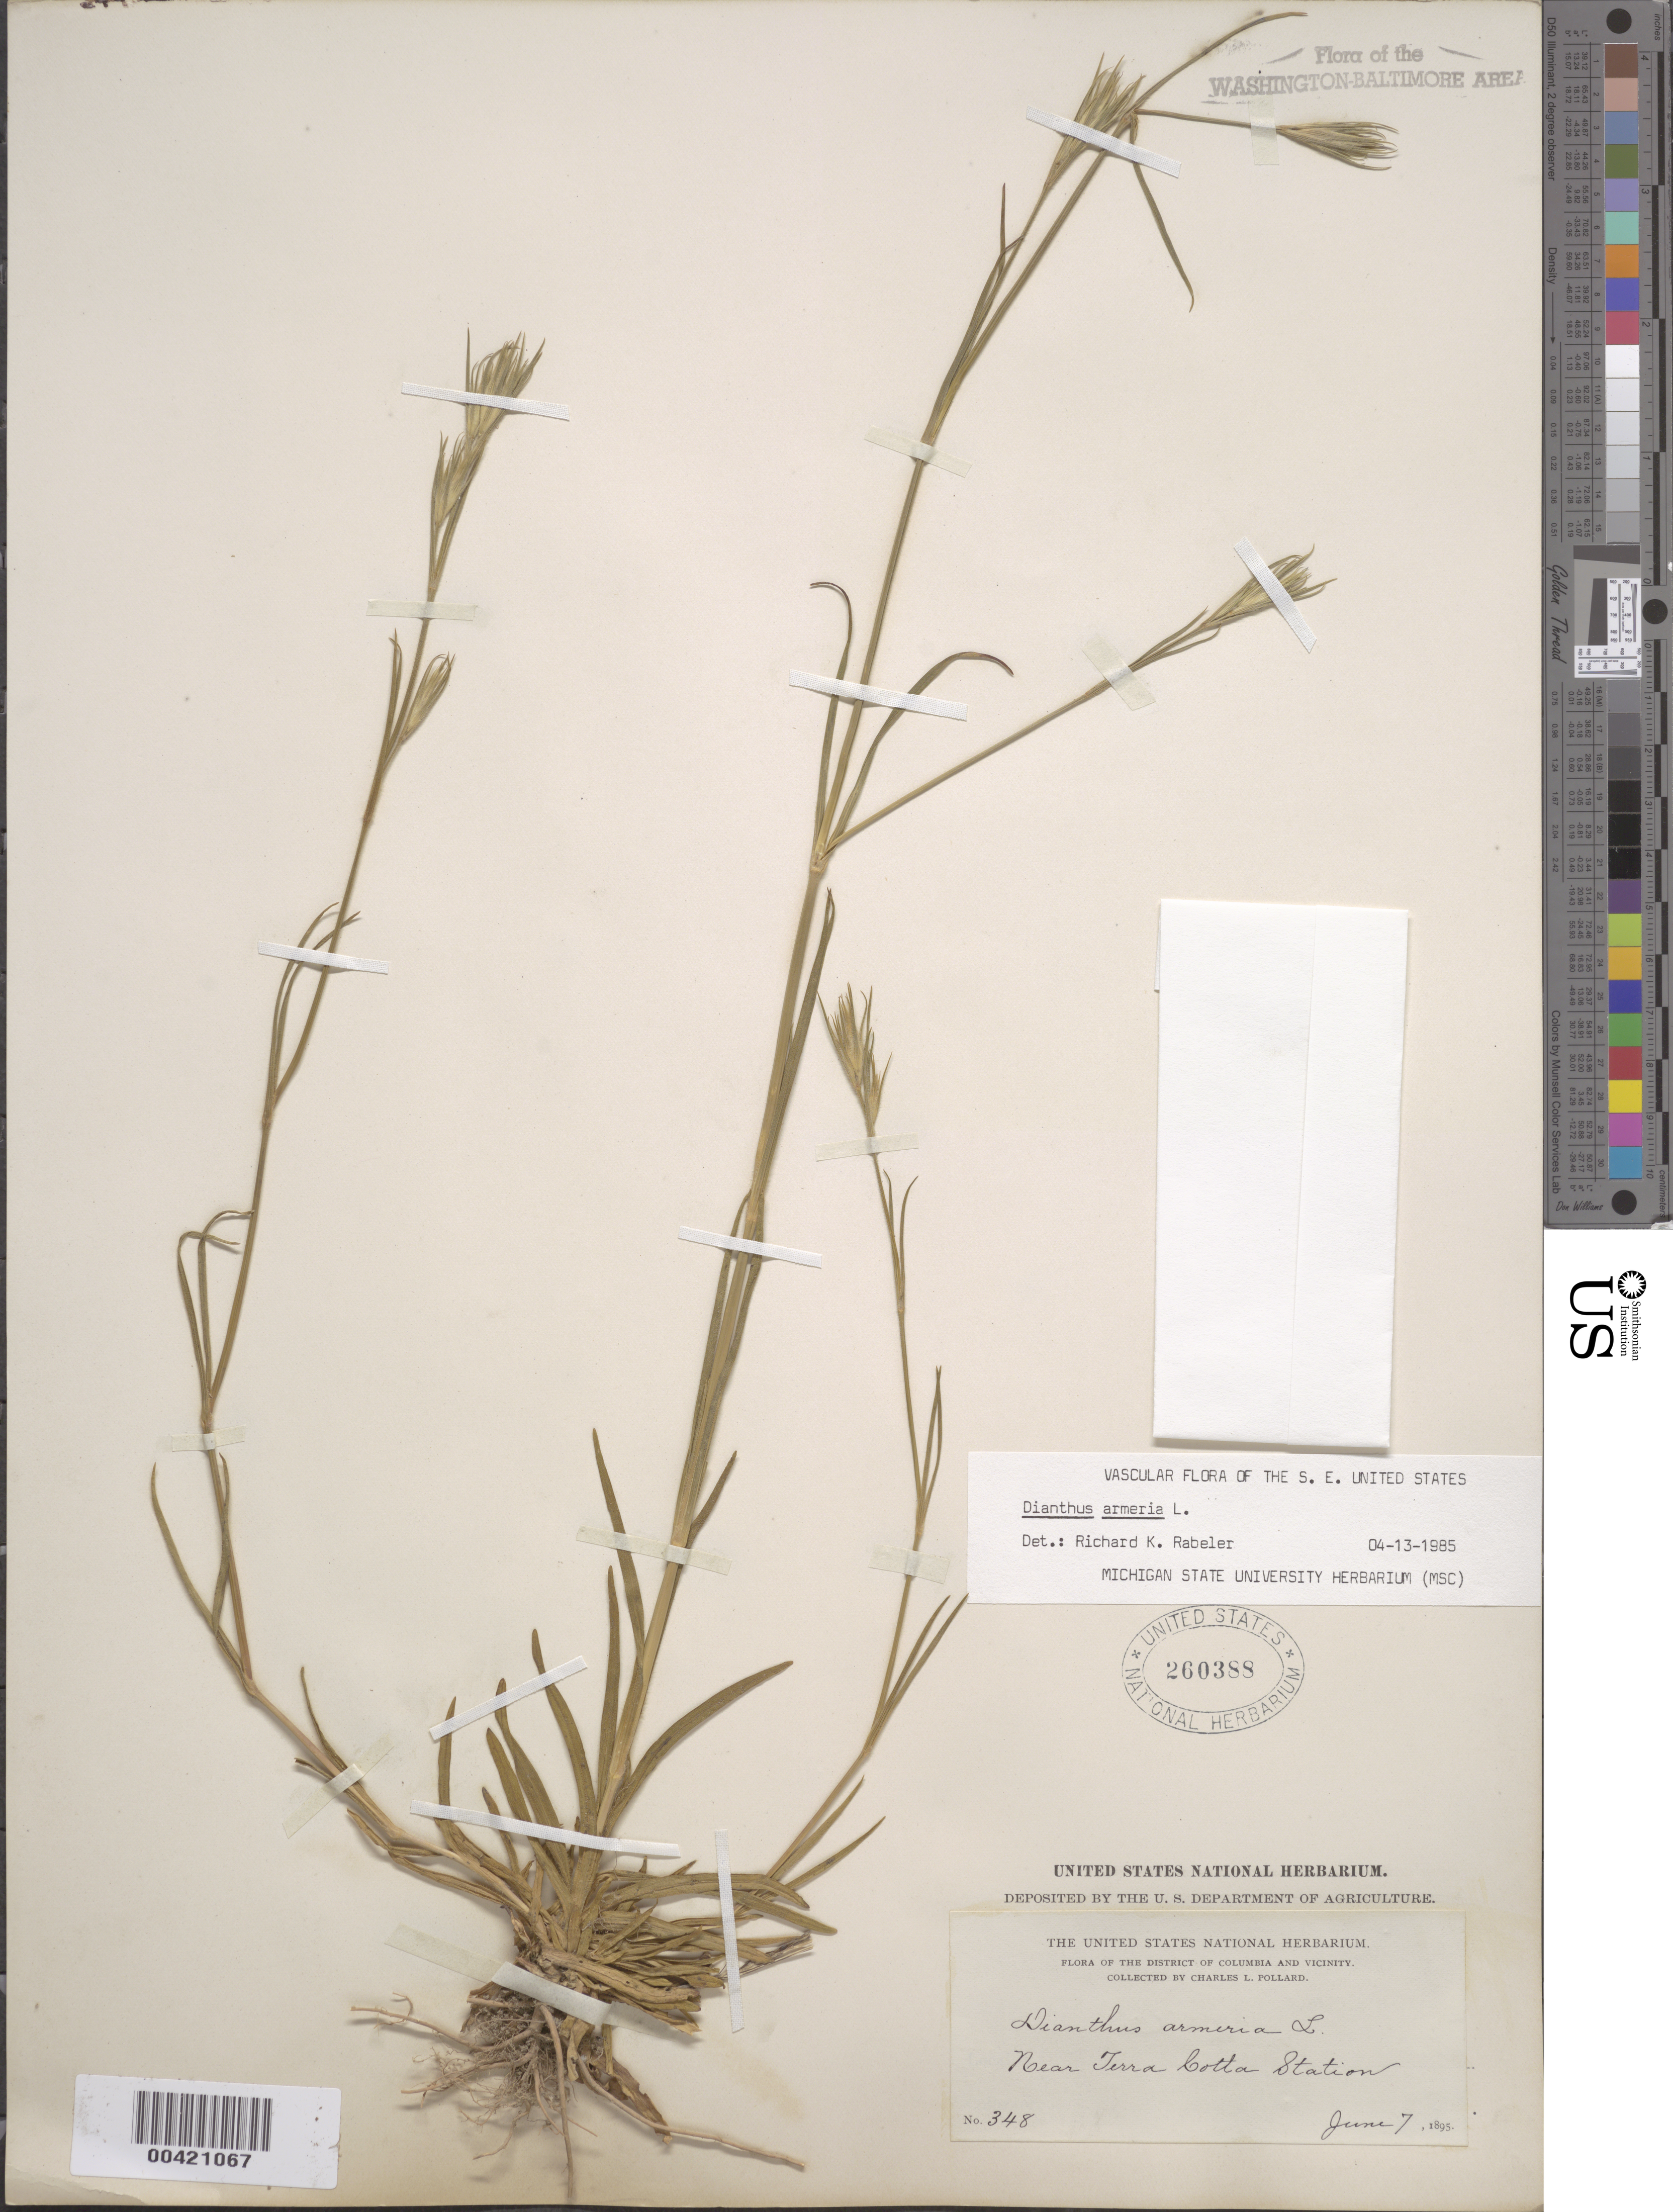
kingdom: Plantae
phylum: Tracheophyta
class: Magnoliopsida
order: Caryophyllales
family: Caryophyllaceae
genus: Dianthus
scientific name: Dianthus armeria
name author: L.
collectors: C. L. Pollard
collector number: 348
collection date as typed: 07 Jun 1895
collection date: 1895-06-07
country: United States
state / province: District of Columbia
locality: Terra Cotta Station vicinity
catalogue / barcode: US 260388